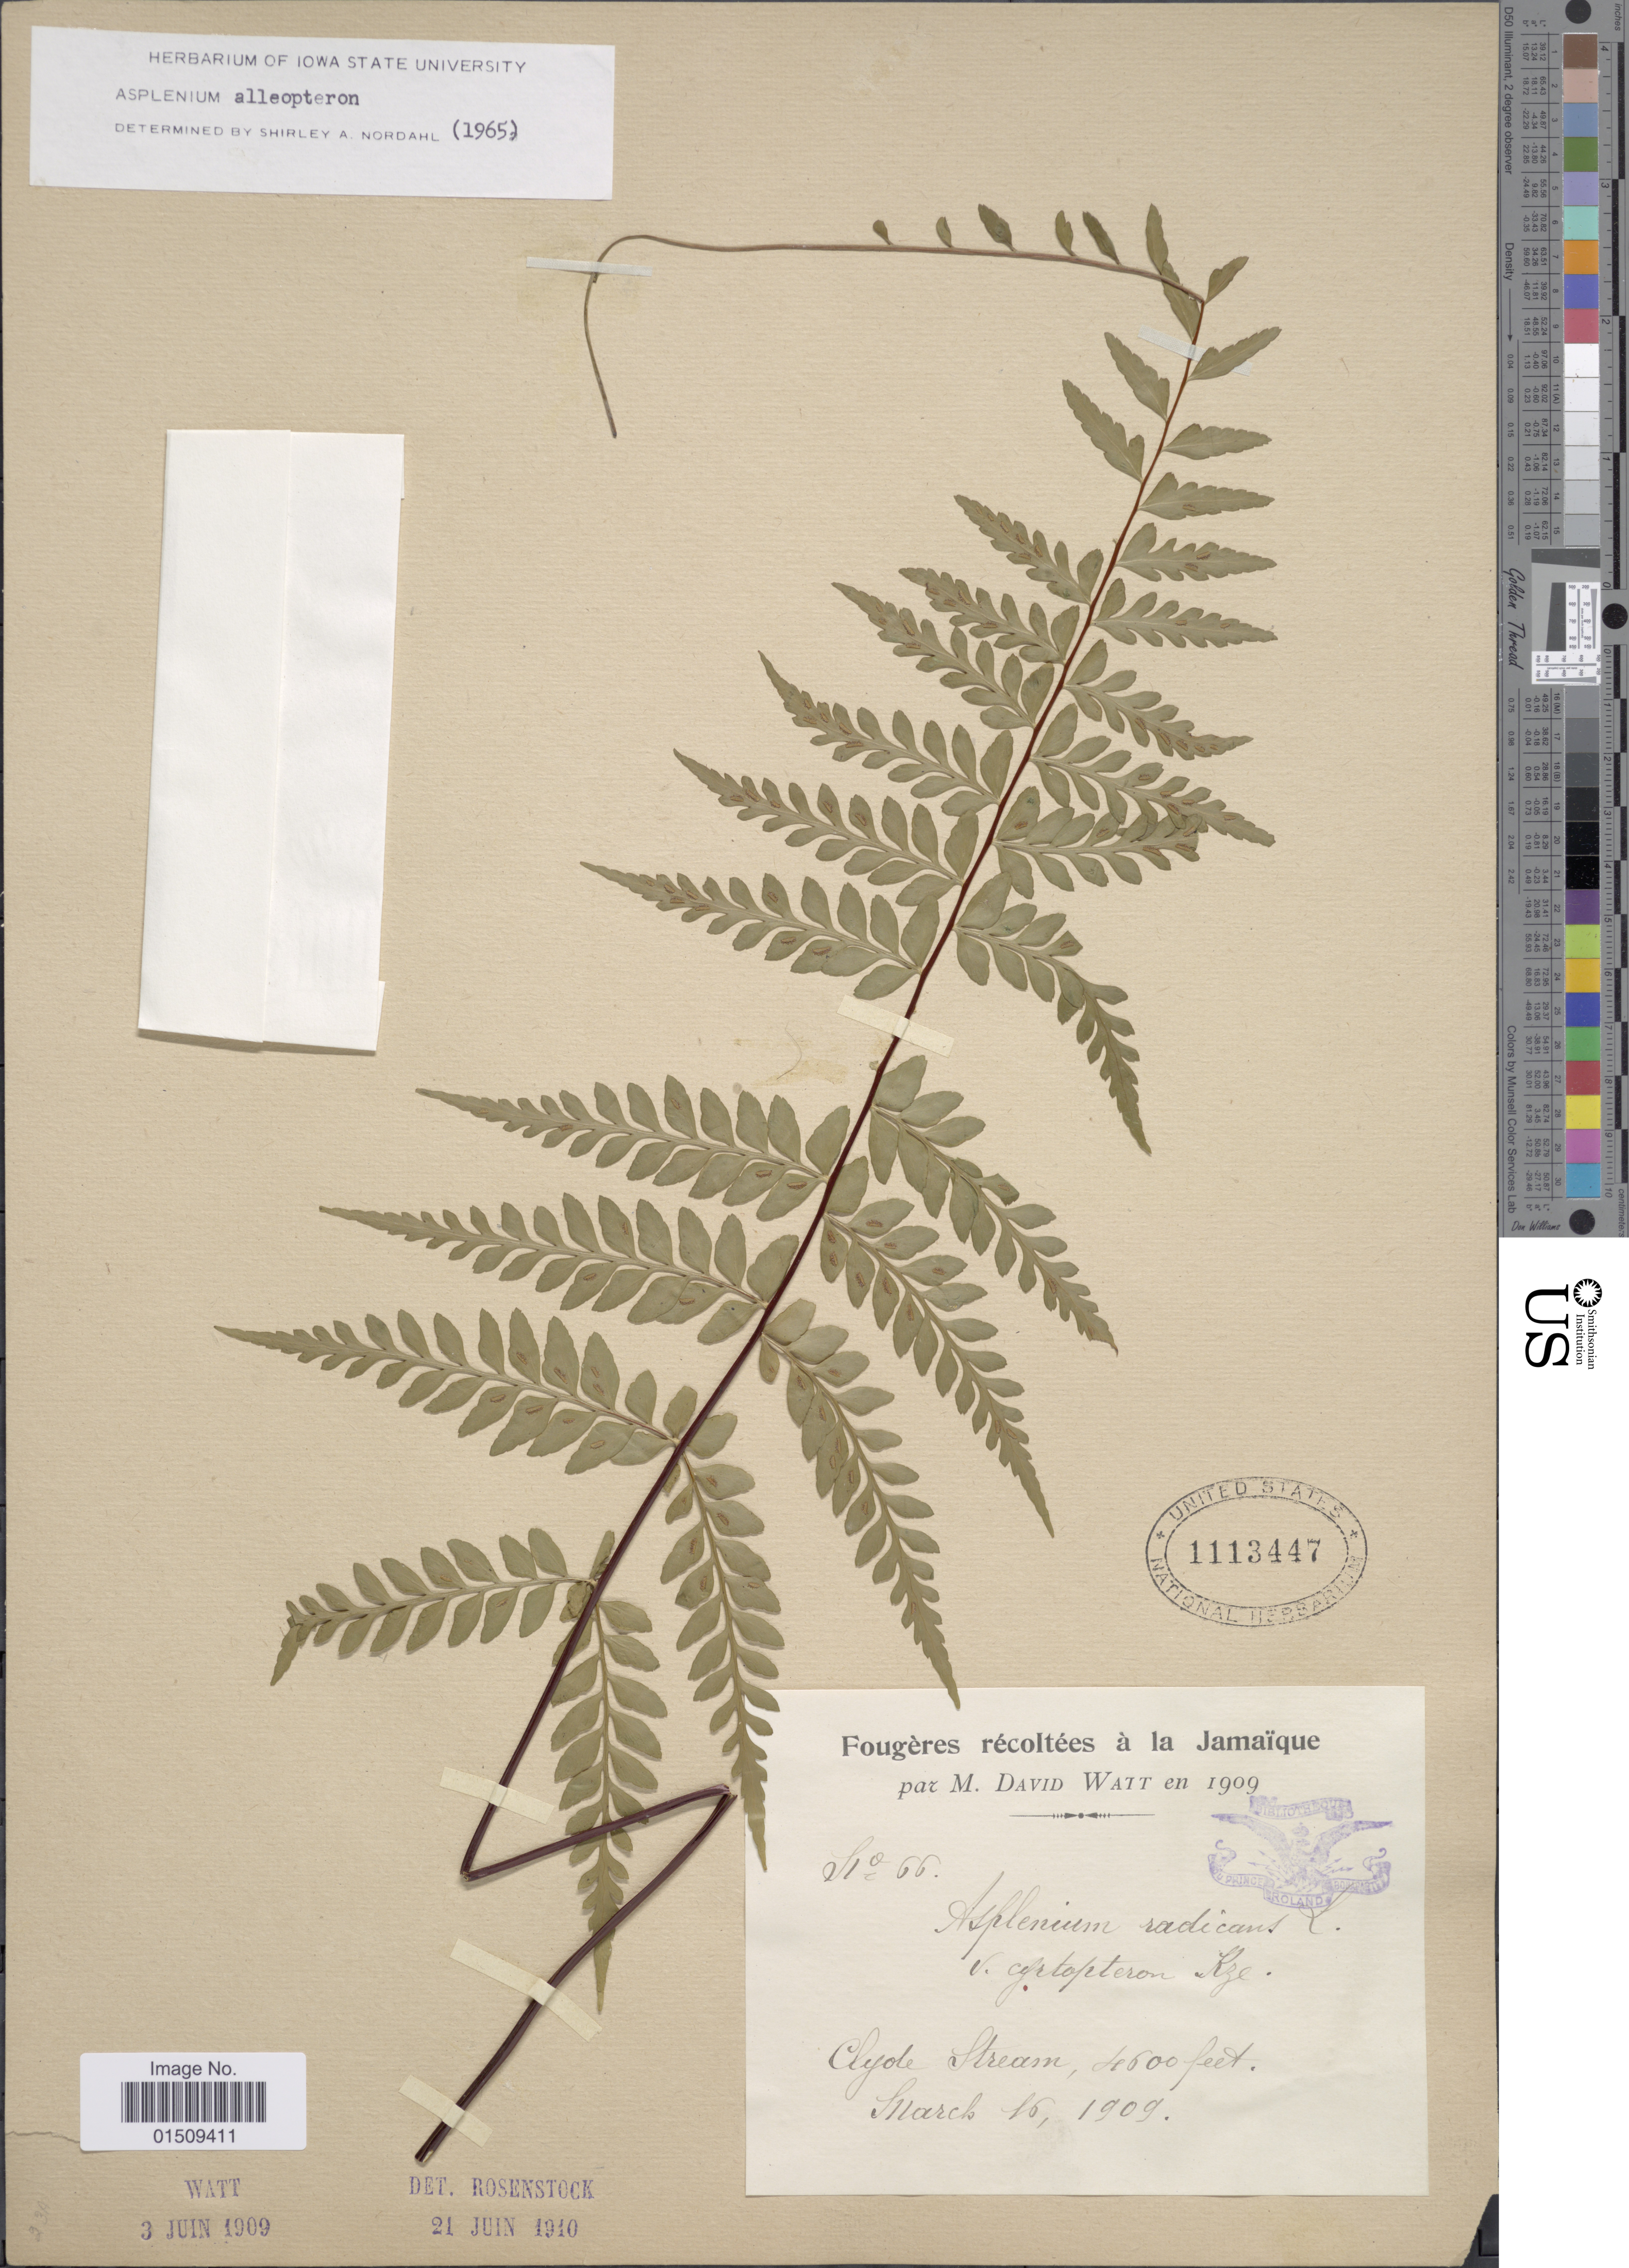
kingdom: Plantae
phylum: Tracheophyta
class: Polypodiopsida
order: Polypodiales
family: Aspleniaceae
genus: Asplenium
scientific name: Asplenium radicans var. radicans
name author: L.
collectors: M. Watt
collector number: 66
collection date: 1909-03-16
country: Jamaica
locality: Jamaique, Clyde Stream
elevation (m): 1372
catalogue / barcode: US 1113447